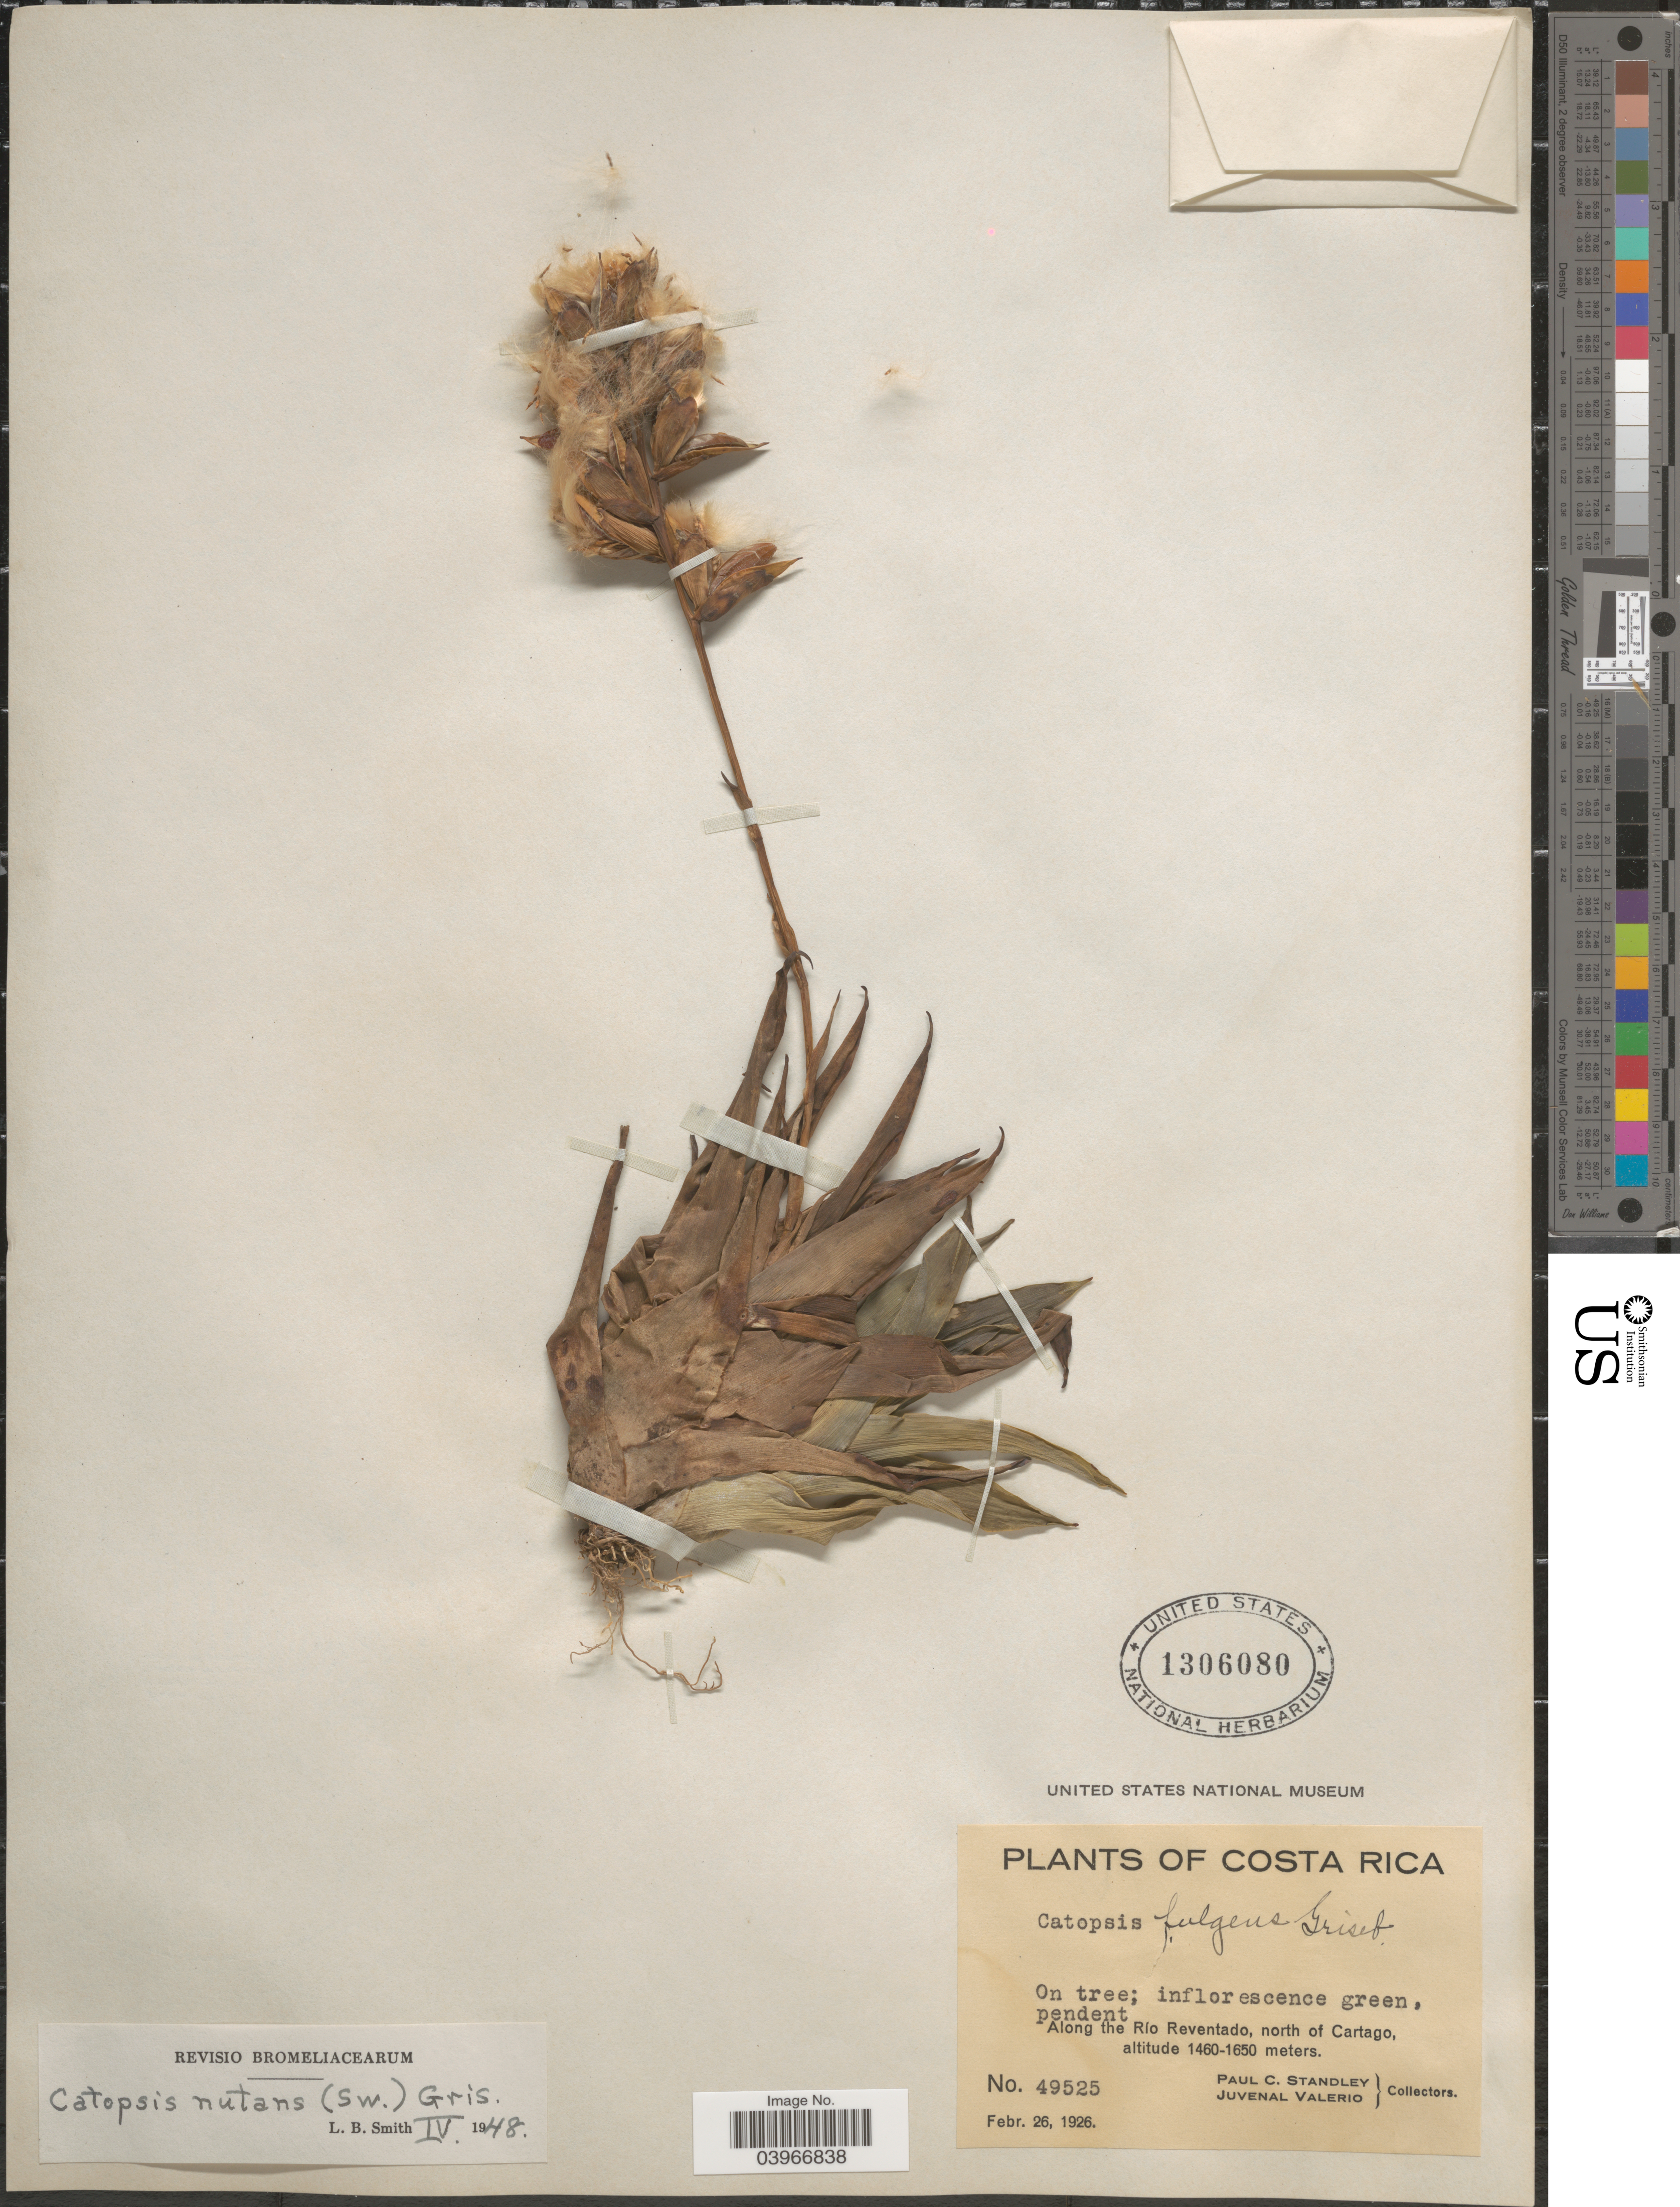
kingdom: Plantae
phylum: Tracheophyta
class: Liliopsida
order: Poales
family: Bromeliaceae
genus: Catopsis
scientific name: Catopsis nutans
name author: (Sw.) Griseb.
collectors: P. C. Standley & J. Valerio R.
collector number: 49525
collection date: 1926-02-26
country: Costa Rica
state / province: Cartago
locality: Along the Río Reventado, north of Cartago.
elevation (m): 1460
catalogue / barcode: US 1306080